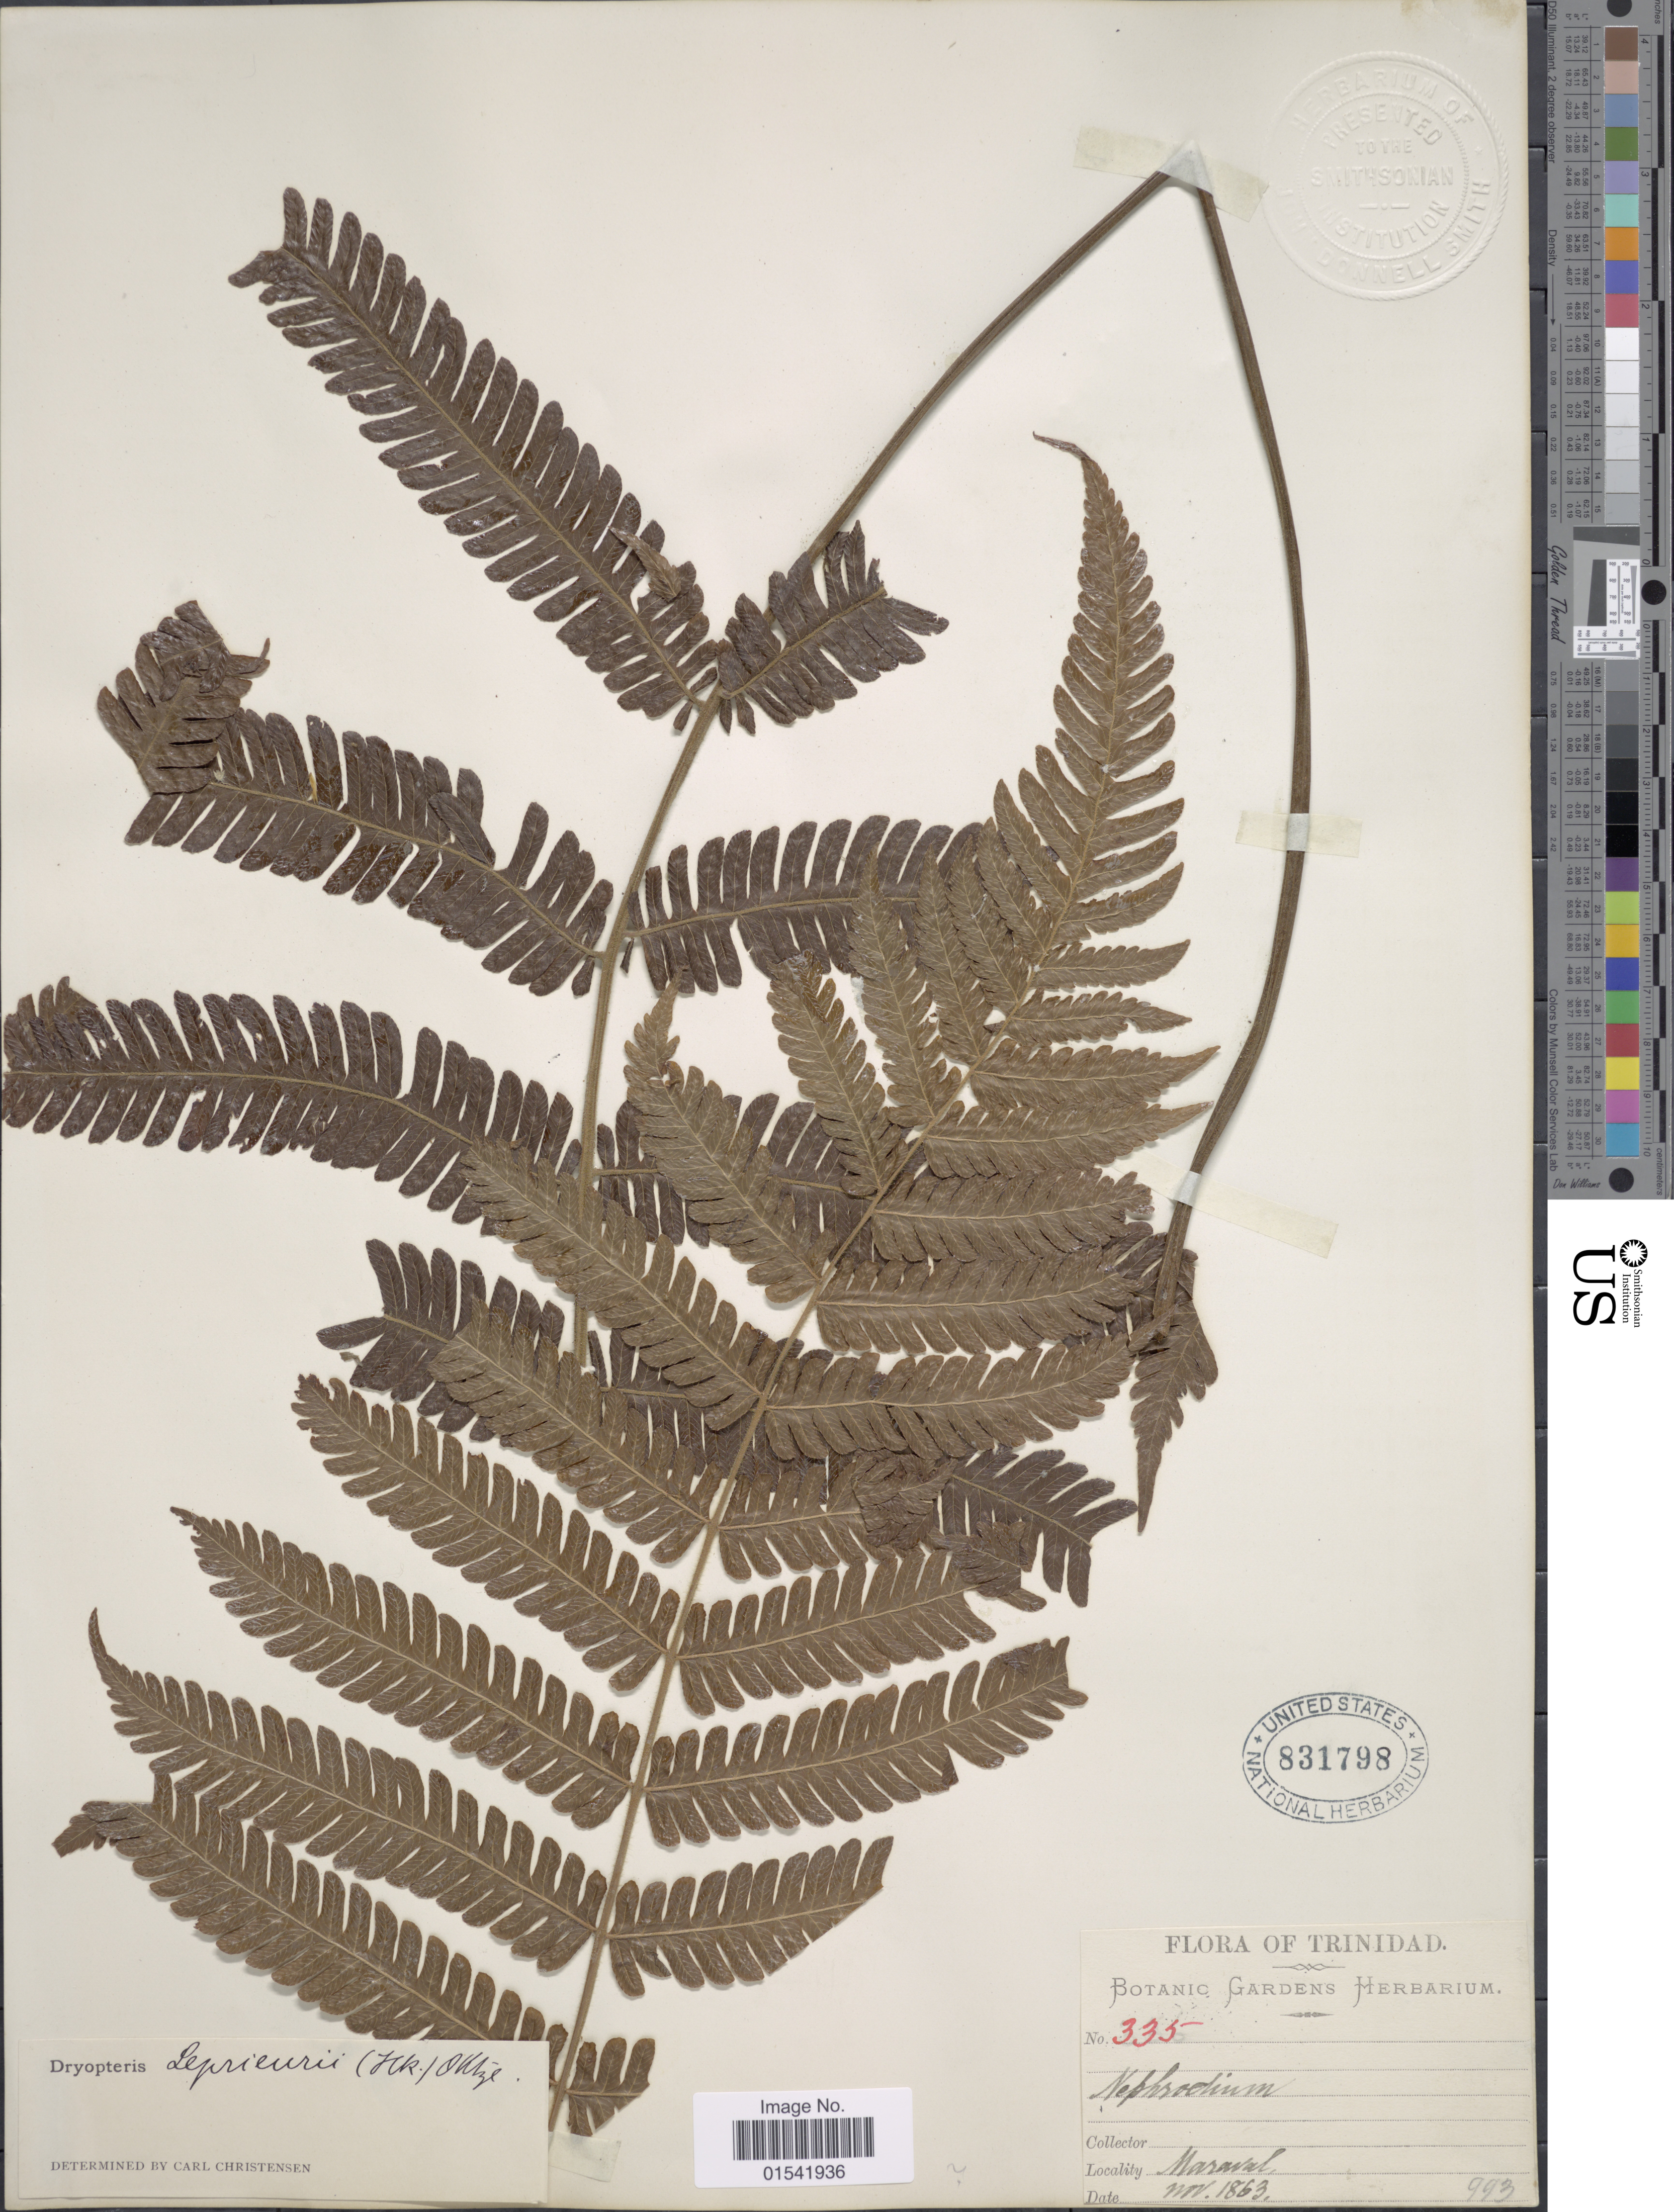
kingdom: Plantae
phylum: Tracheophyta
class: Polypodiopsida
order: Polypodiales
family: Thelypteridaceae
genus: Steiropteris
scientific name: Steiropteris leprieurii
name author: (Hook. f.) Pic. Serm.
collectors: ex herb. Bot. Gard.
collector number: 335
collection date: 1863-11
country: Trinidad and Tobago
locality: Trinidad, Maraval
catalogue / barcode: US 831798